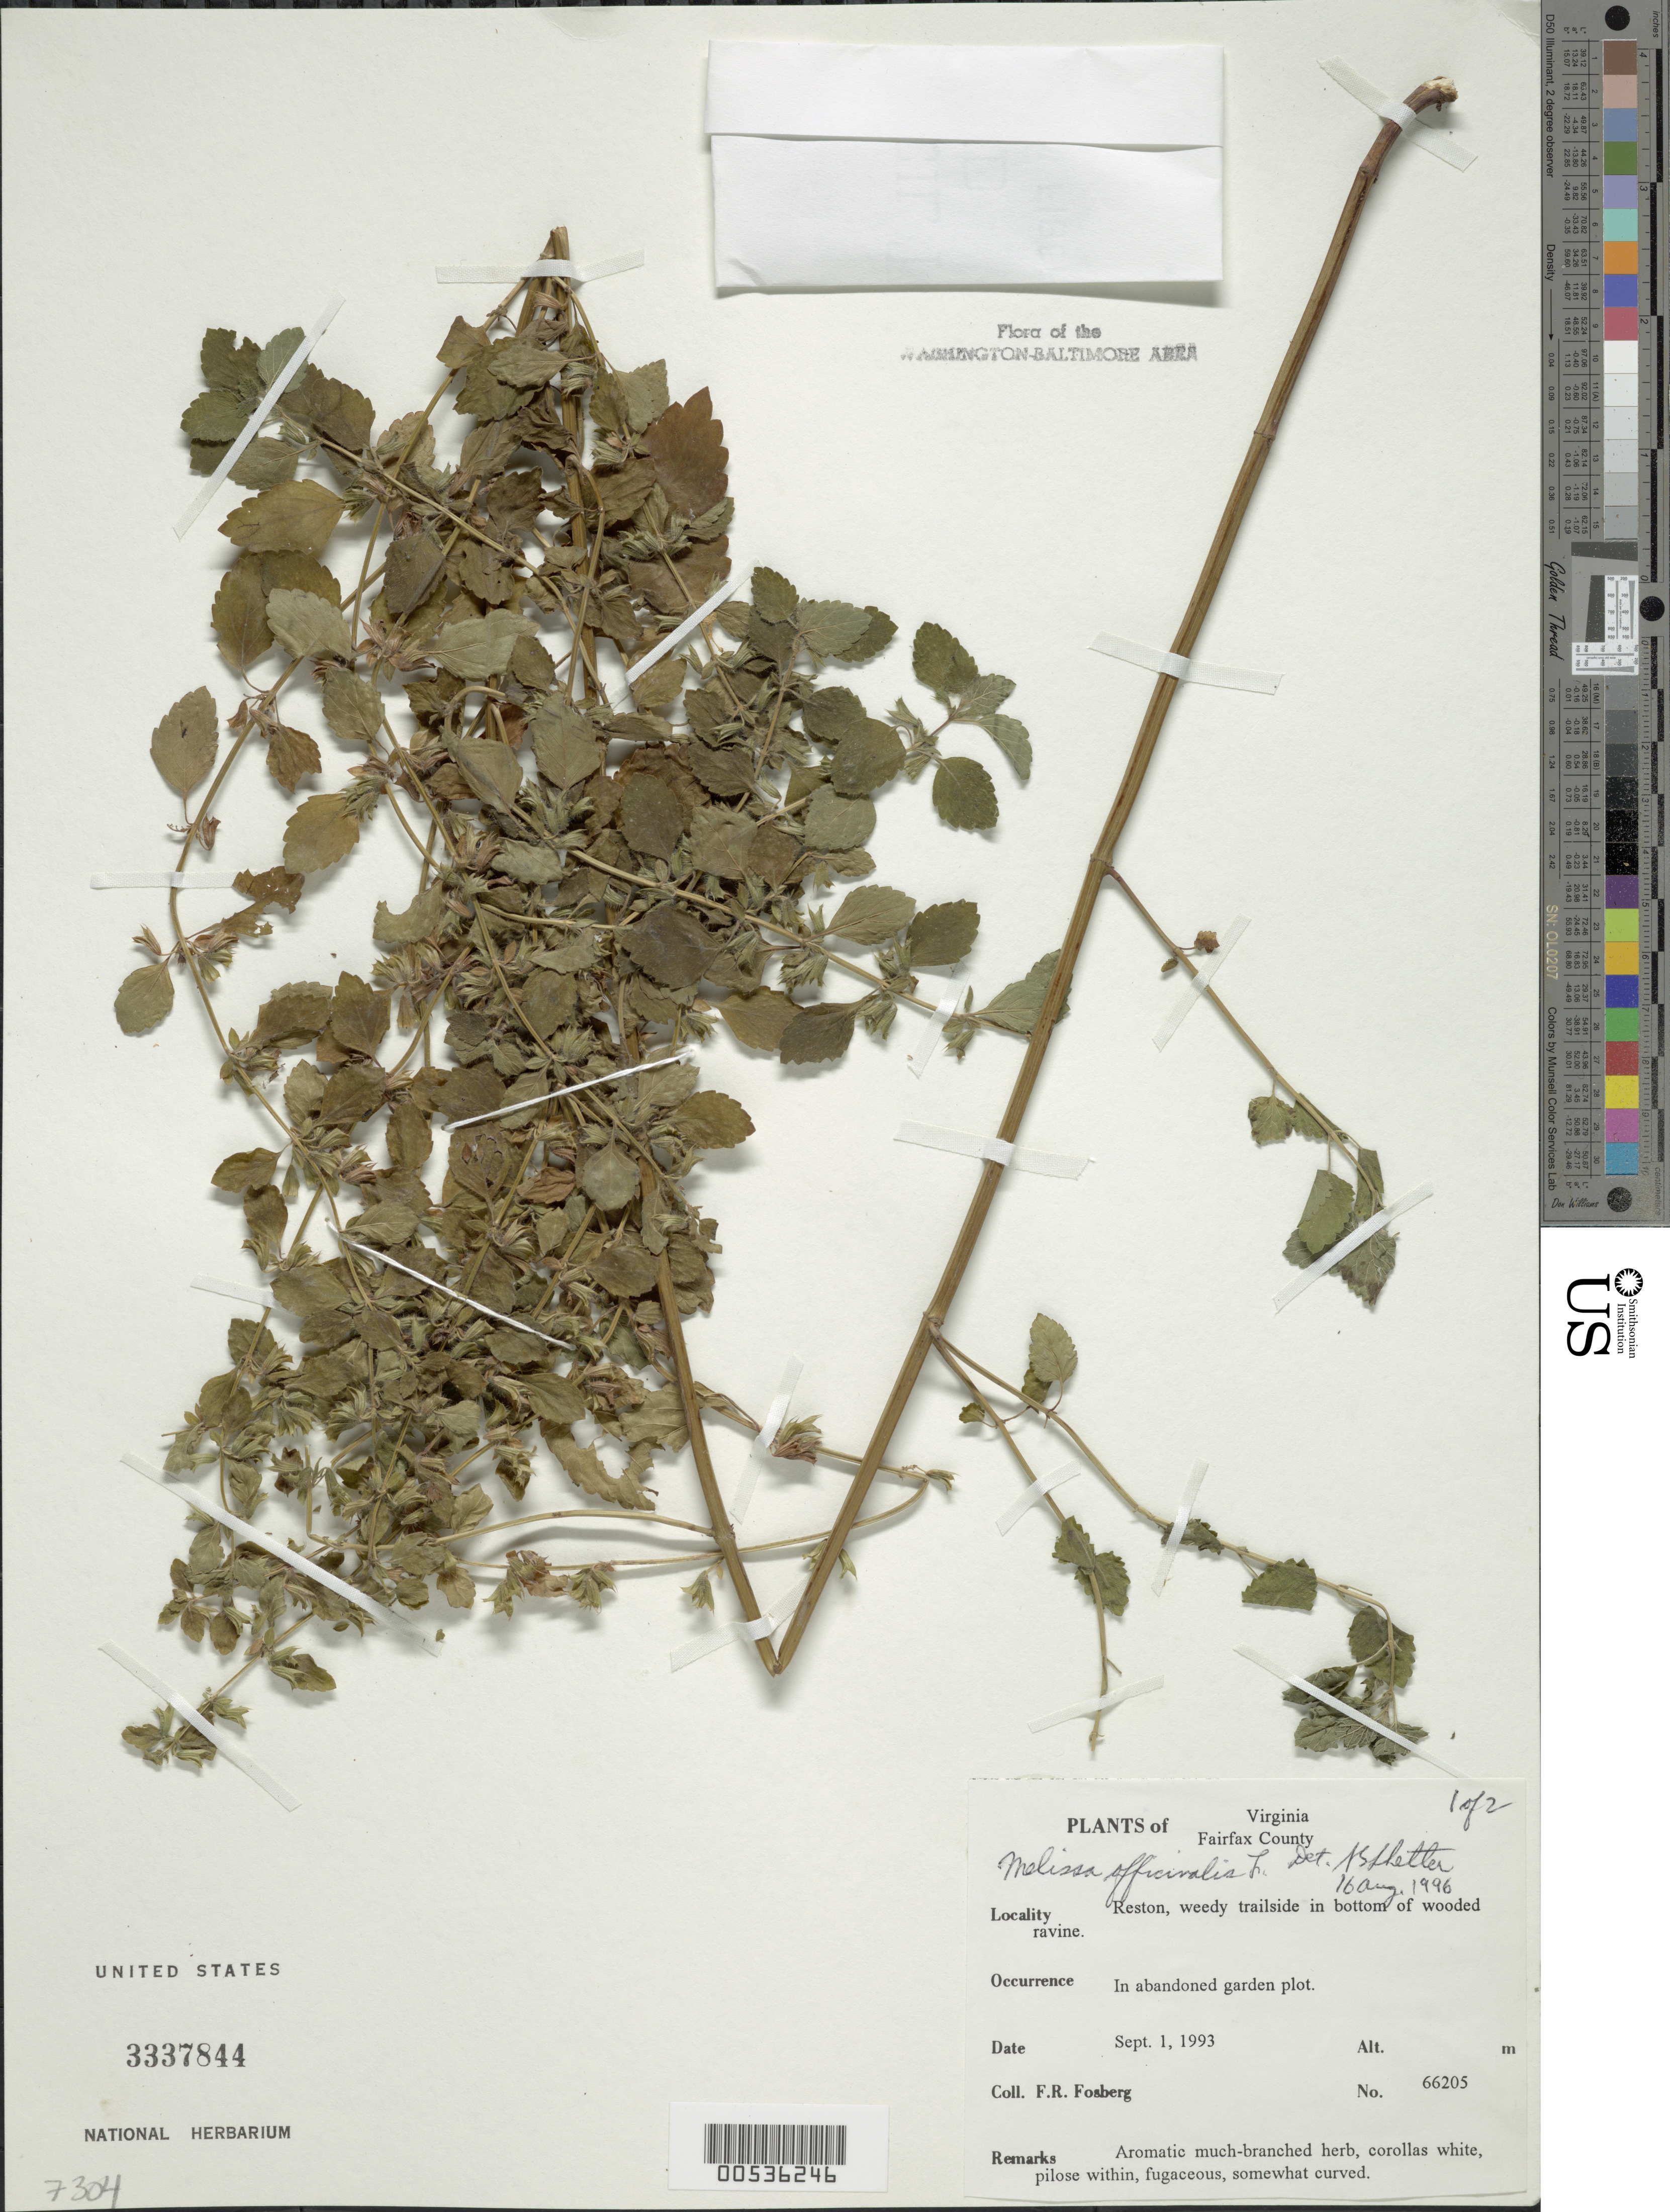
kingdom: Plantae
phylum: Tracheophyta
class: Magnoliopsida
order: Lamiales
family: Lamiaceae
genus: Melissa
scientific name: Melissa officinalis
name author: L.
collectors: F. R. Fosberg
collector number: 66205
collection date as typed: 01 Sep 1993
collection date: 1993-09-01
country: United States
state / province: Virginia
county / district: Fairfax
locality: Reston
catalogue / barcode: US 3337844